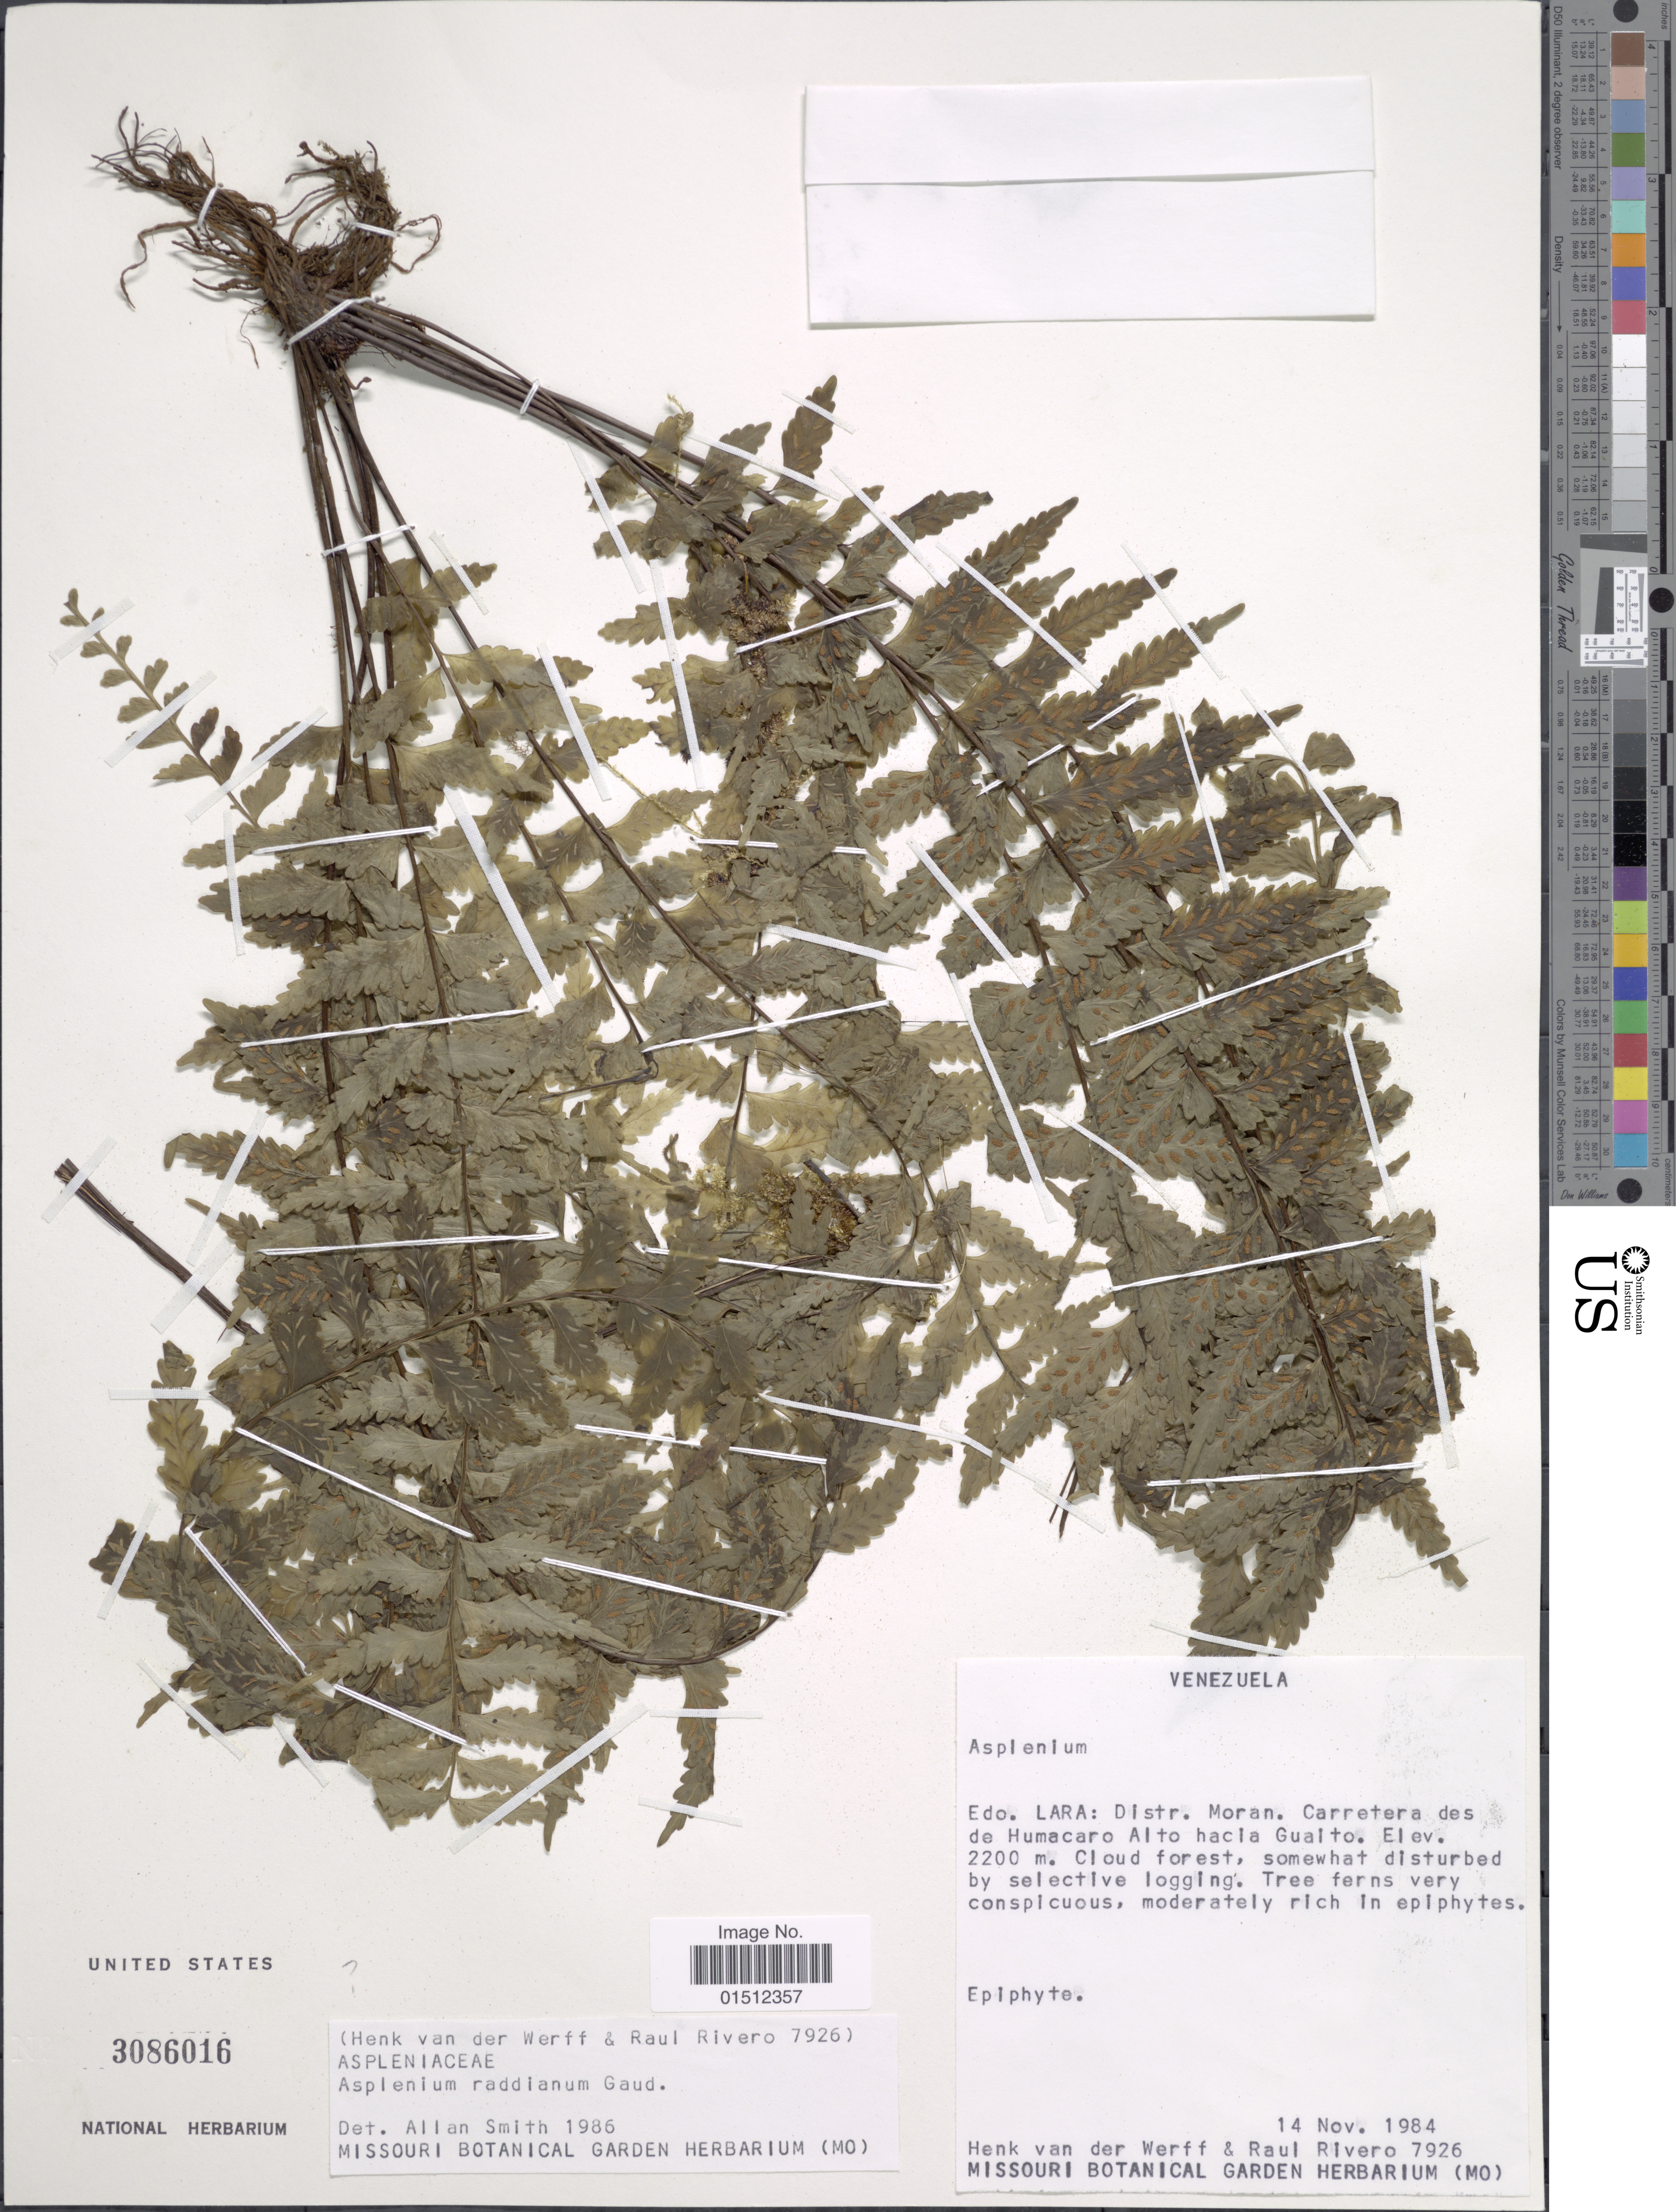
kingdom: Plantae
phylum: Tracheophyta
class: Polypodiopsida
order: Polypodiales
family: Aspleniaceae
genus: Asplenium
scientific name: Asplenium raddianum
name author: Gaudich.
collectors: H. van der Werff & R. Rivero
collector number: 7926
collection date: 1984-11-14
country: Venezuela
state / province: Lara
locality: Venezuela. Edo Lara: Distr. Moran. Carretera des de Humacaro Alto hacia Guaito.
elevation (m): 2200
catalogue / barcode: US 3086016